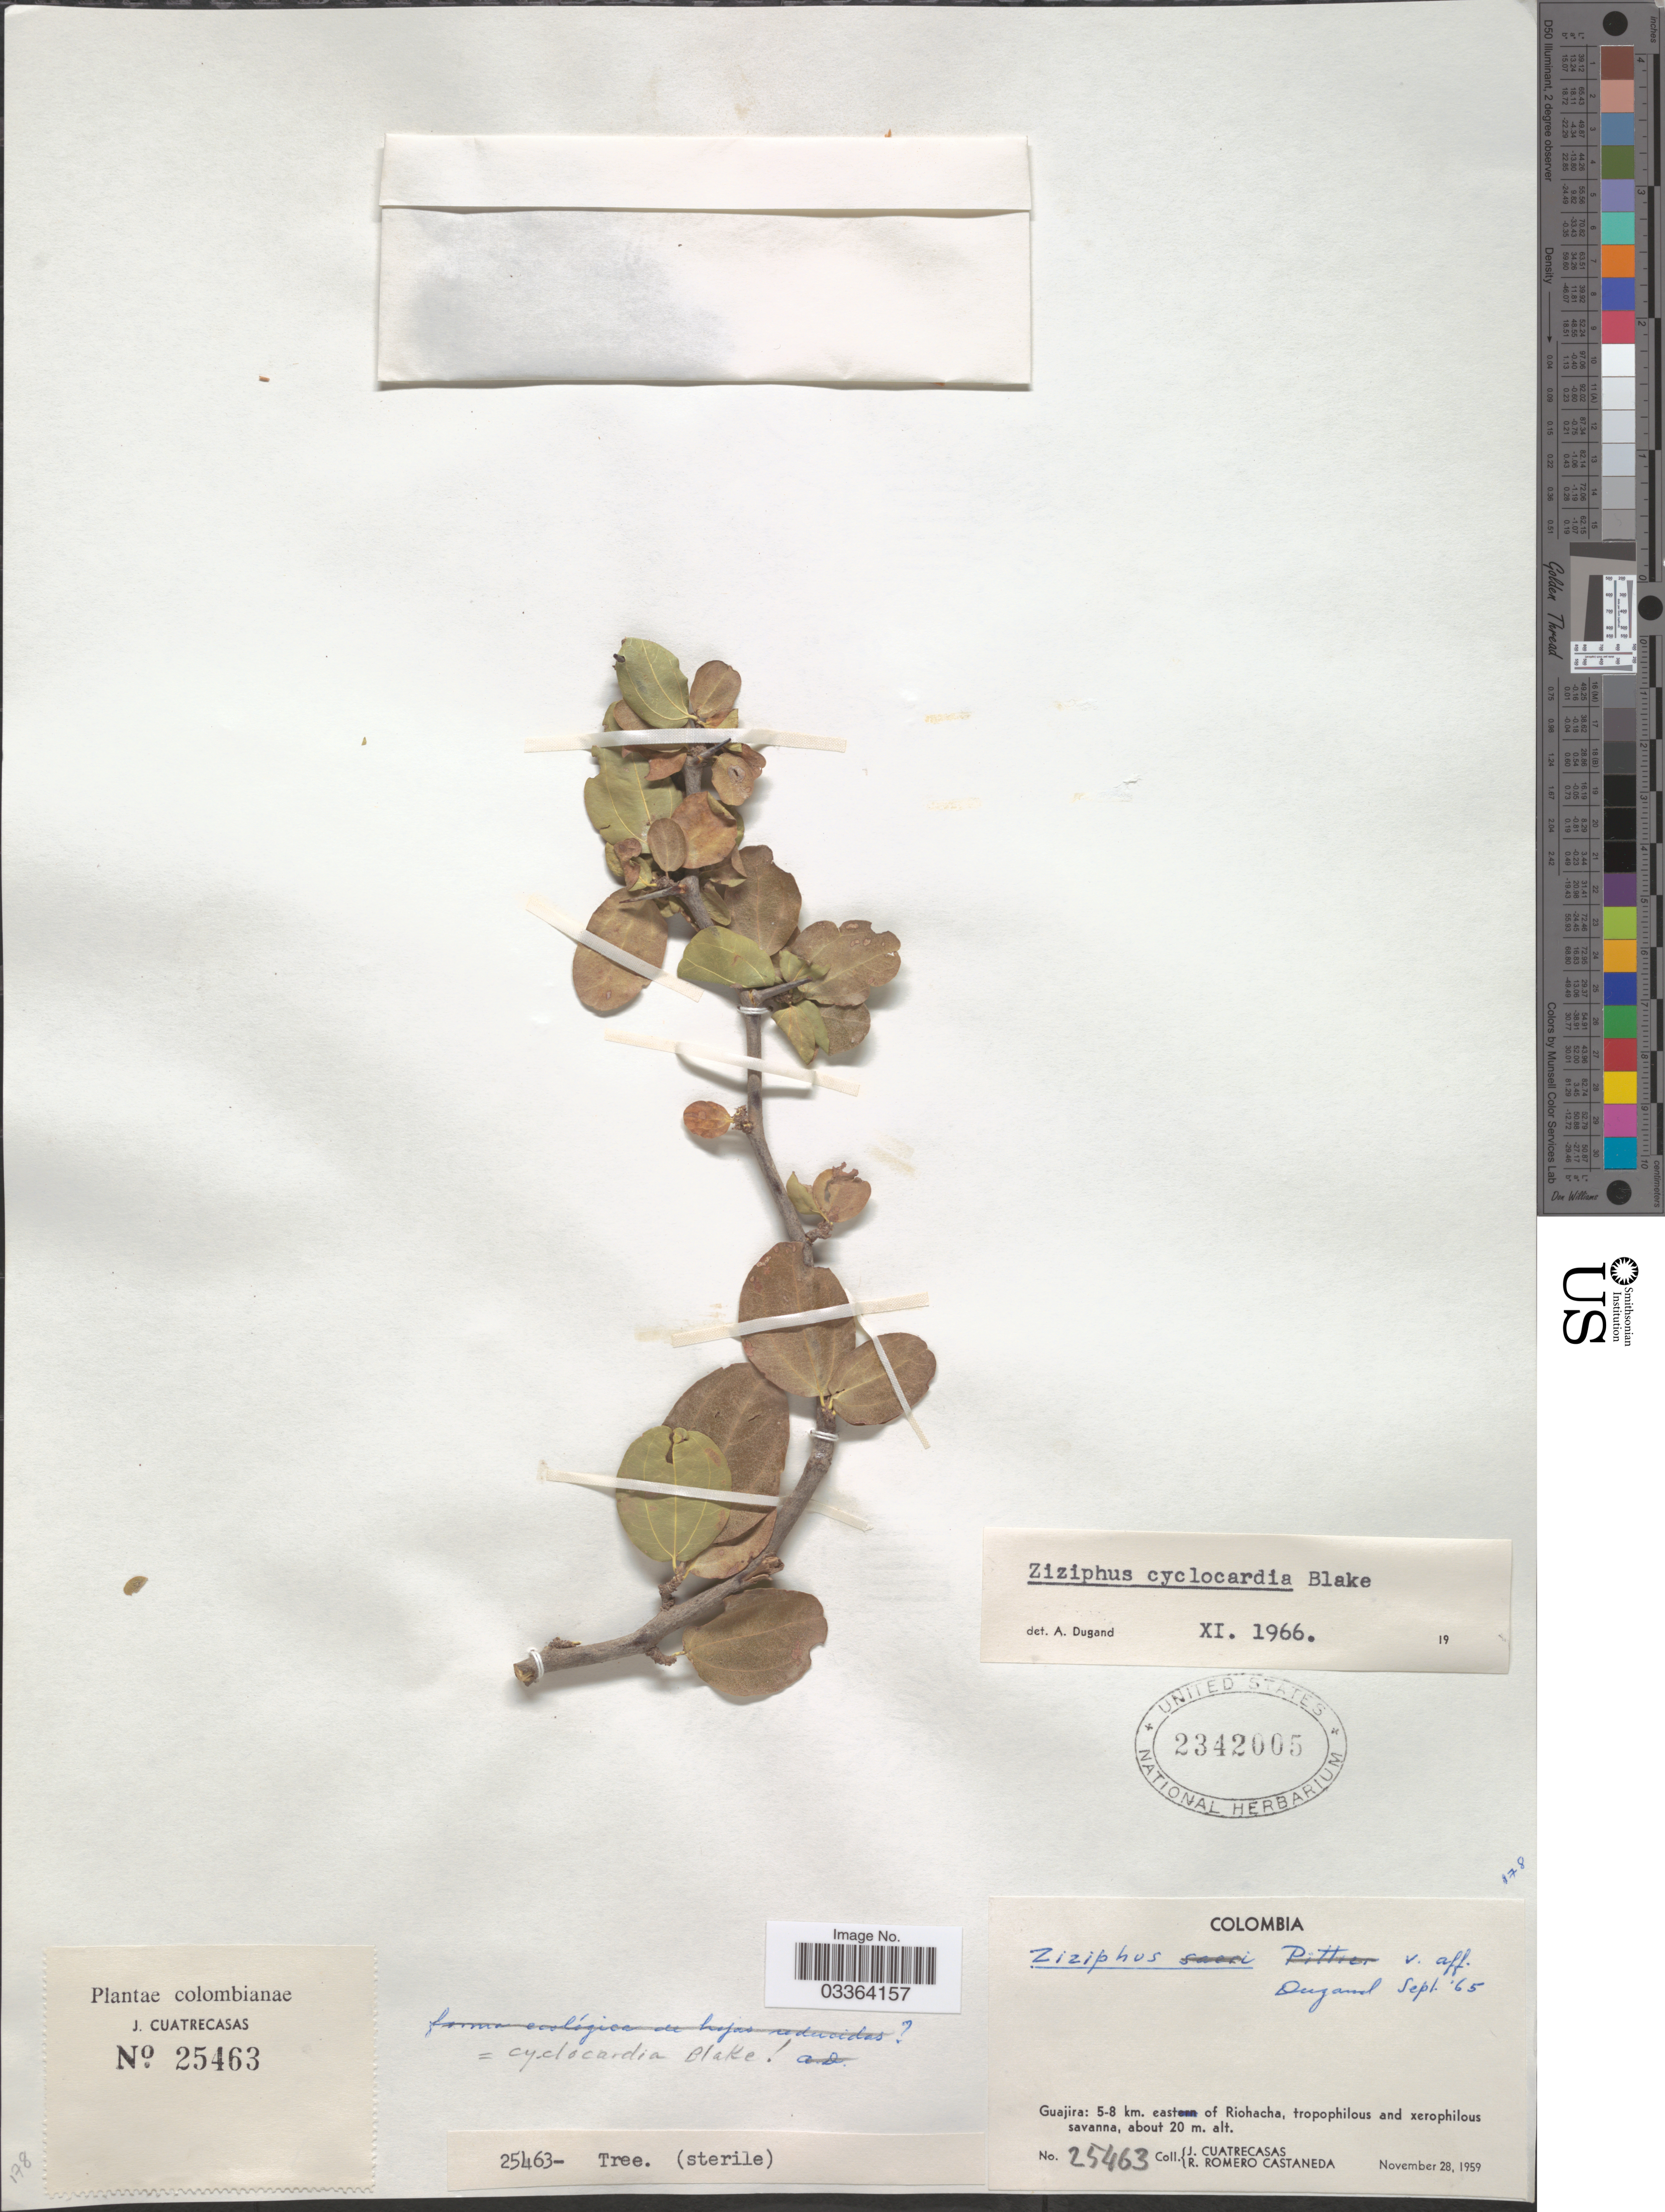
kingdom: Plantae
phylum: Tracheophyta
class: Magnoliopsida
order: Rosales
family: Rhamnaceae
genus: Ziziphus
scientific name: Ziziphus cyclocardia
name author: S.F. Blake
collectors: J. Cuatrecasas & R. Romero Castañeda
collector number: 25463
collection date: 1959-11-28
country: Colombia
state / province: La Guajira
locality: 5-8 km. east of Riohacha.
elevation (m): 20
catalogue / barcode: US 2342005